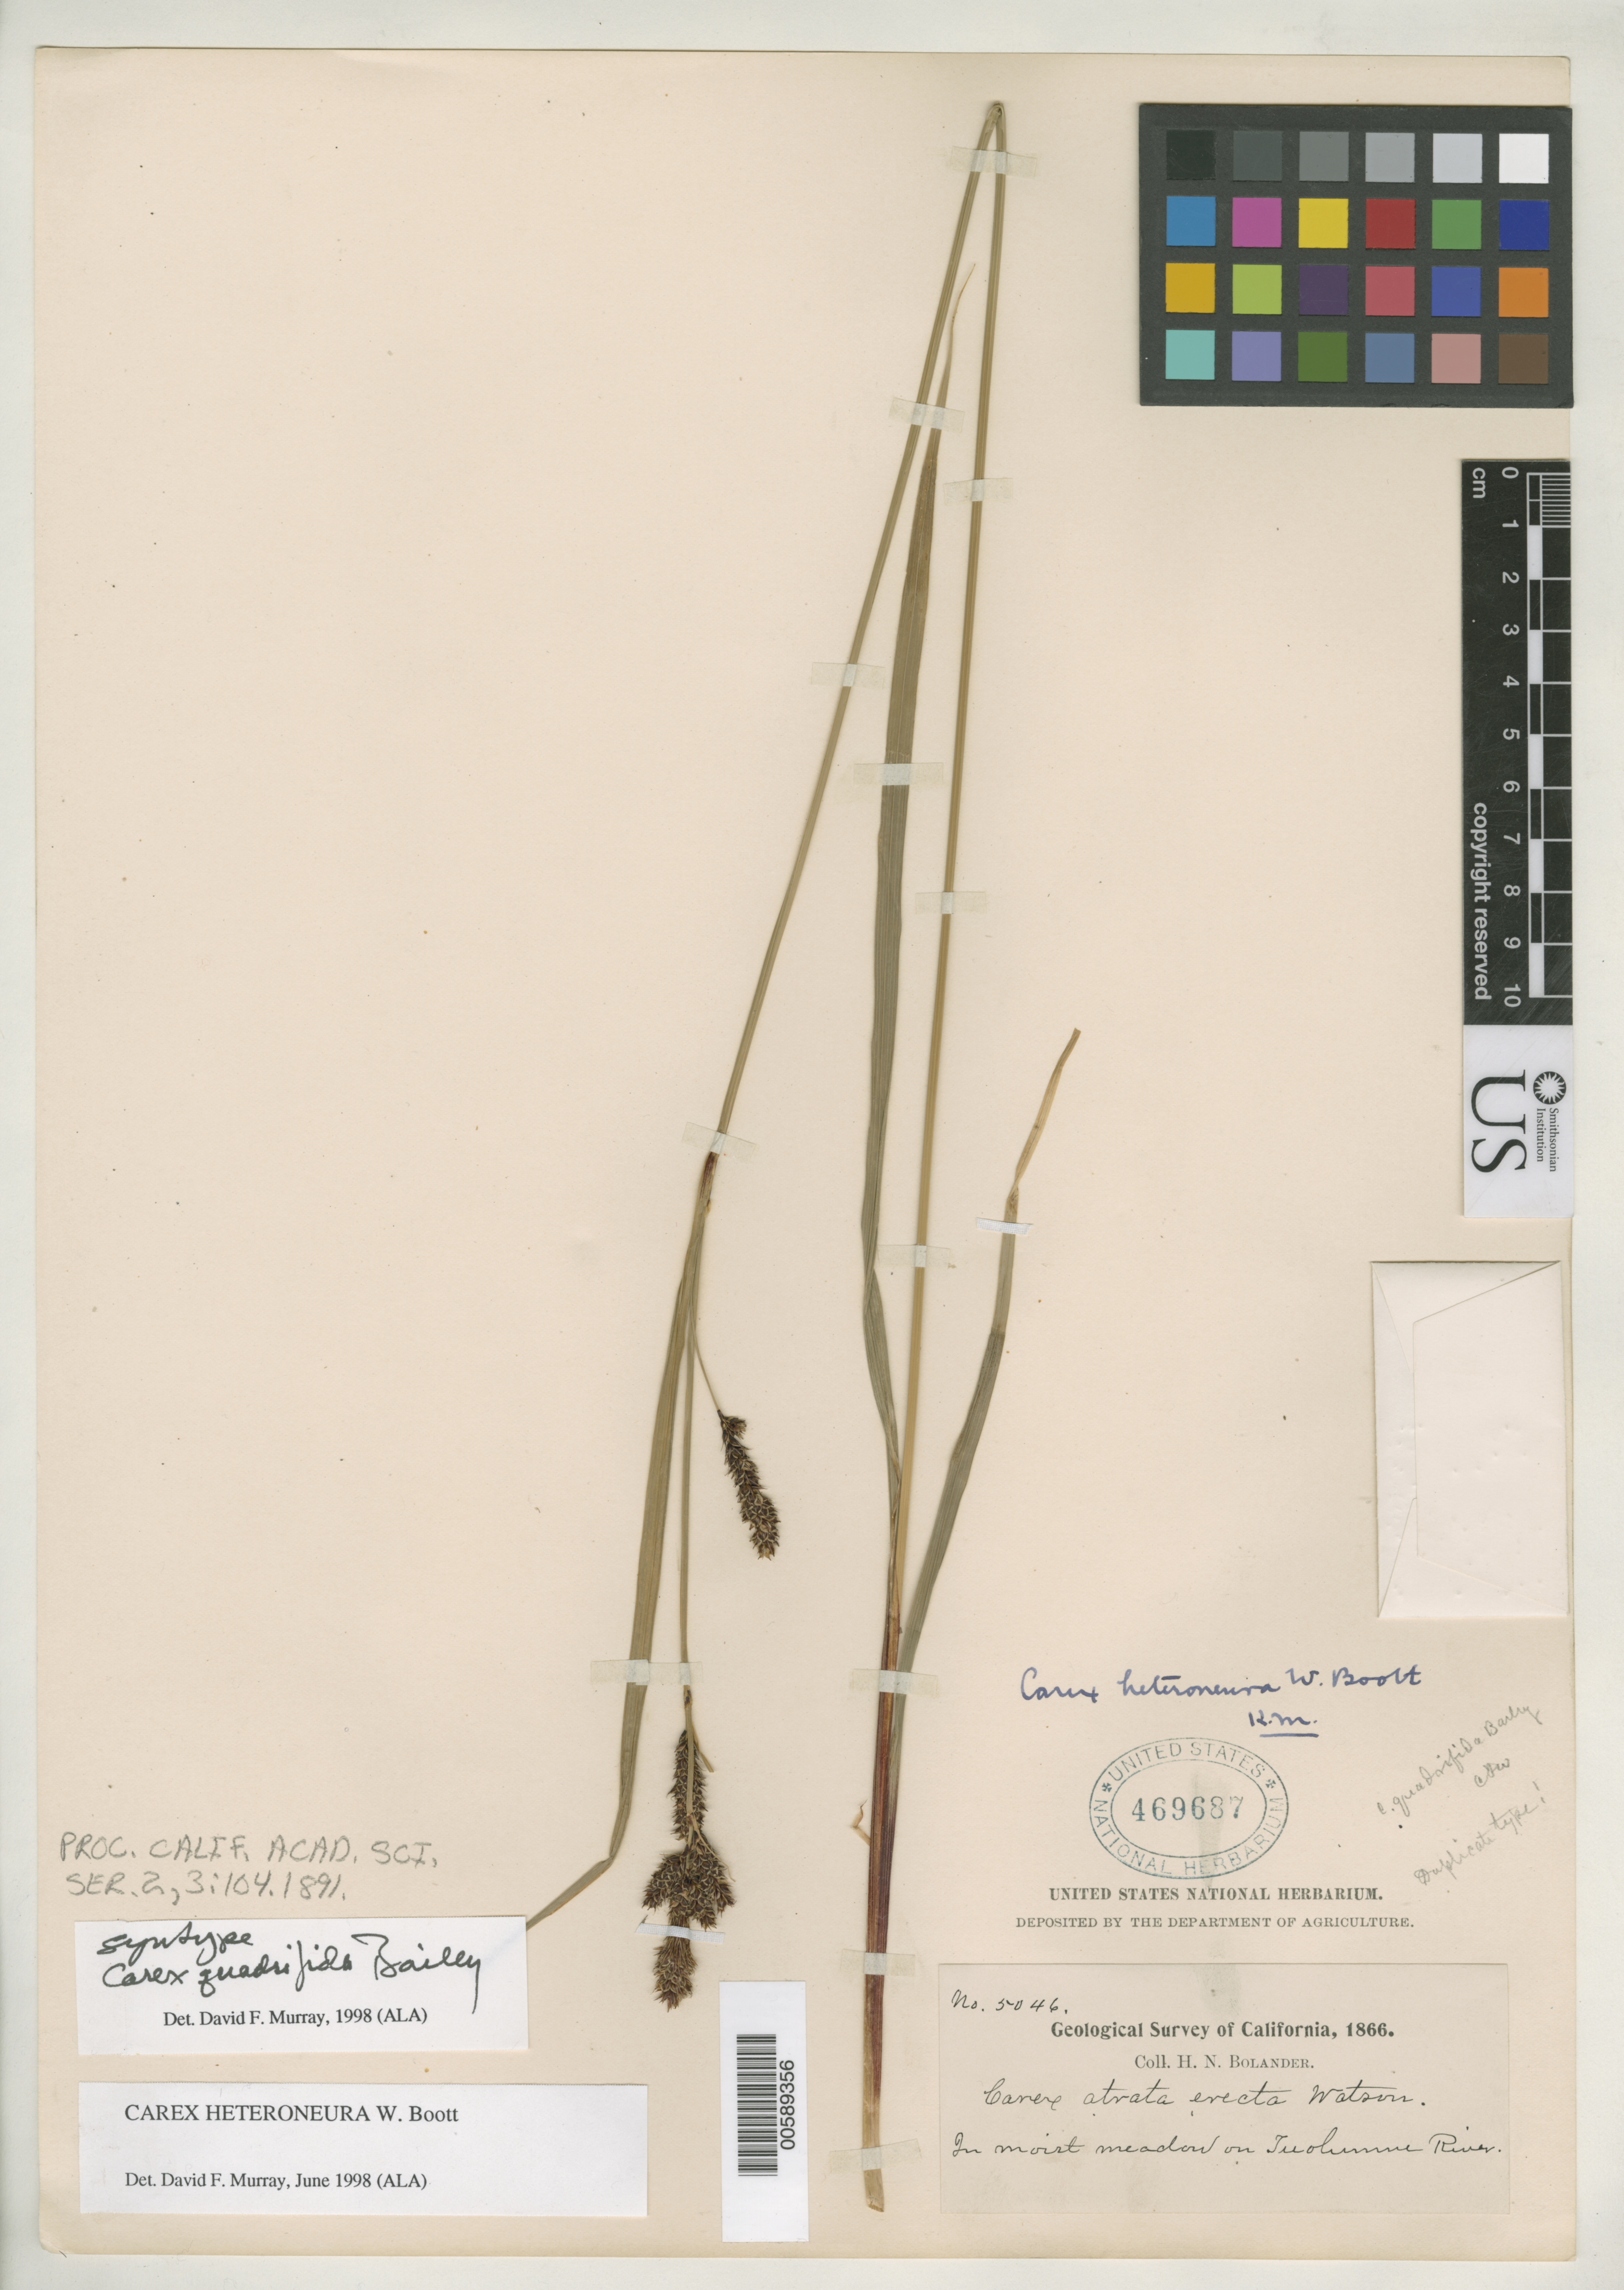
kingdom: Plantae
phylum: Tracheophyta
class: Liliopsida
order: Poales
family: Cyperaceae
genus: Carex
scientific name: Carex quadrifida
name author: L.H. Bailey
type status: Isosyntype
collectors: H. Bolander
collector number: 5046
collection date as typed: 1866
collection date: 1866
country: United States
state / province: California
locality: Meadow in Toulumne Valley.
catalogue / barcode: US 469687